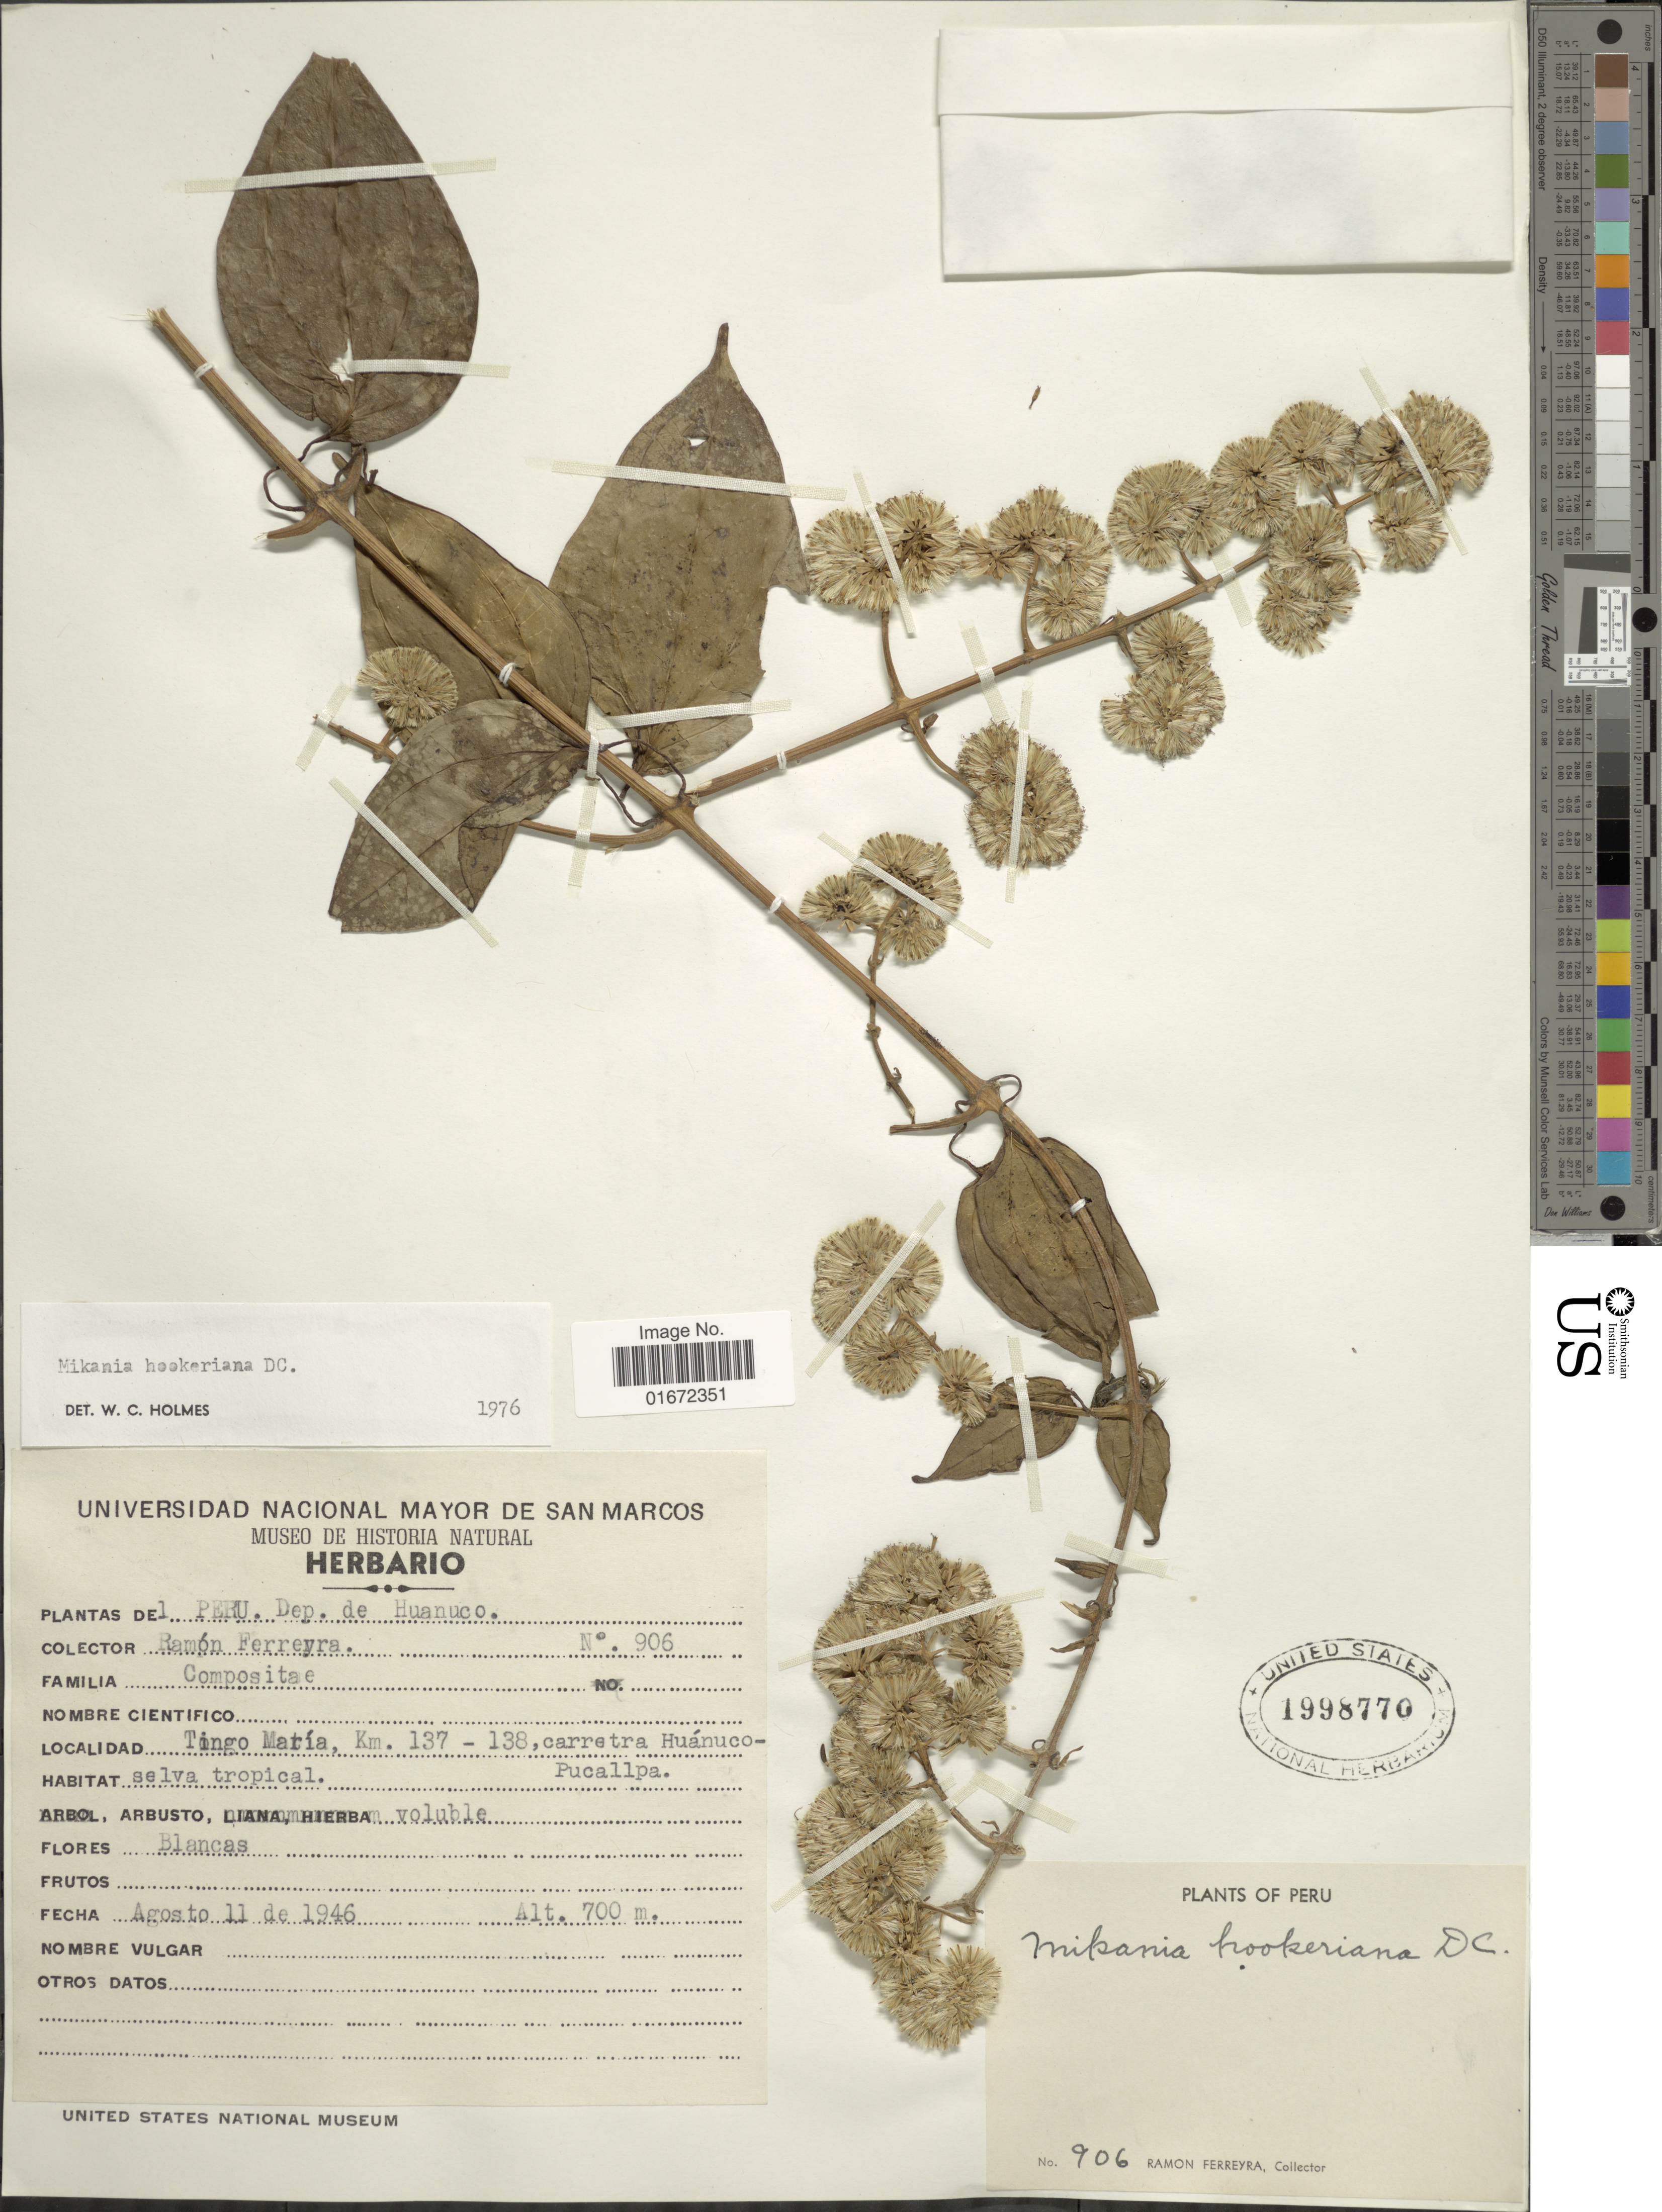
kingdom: Plantae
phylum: Tracheophyta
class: Magnoliopsida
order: Asterales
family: Asteraceae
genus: Mikania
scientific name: Mikania hookeriana var. platyphylla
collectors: R. A. Ferreyra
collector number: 906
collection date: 1946-08-11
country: Peru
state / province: Huánuco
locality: Dep. de Huanuco. Tingo María, Km. 137 - 138, carretra Huánuco - Pucallpa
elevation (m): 700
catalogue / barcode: US 1998770